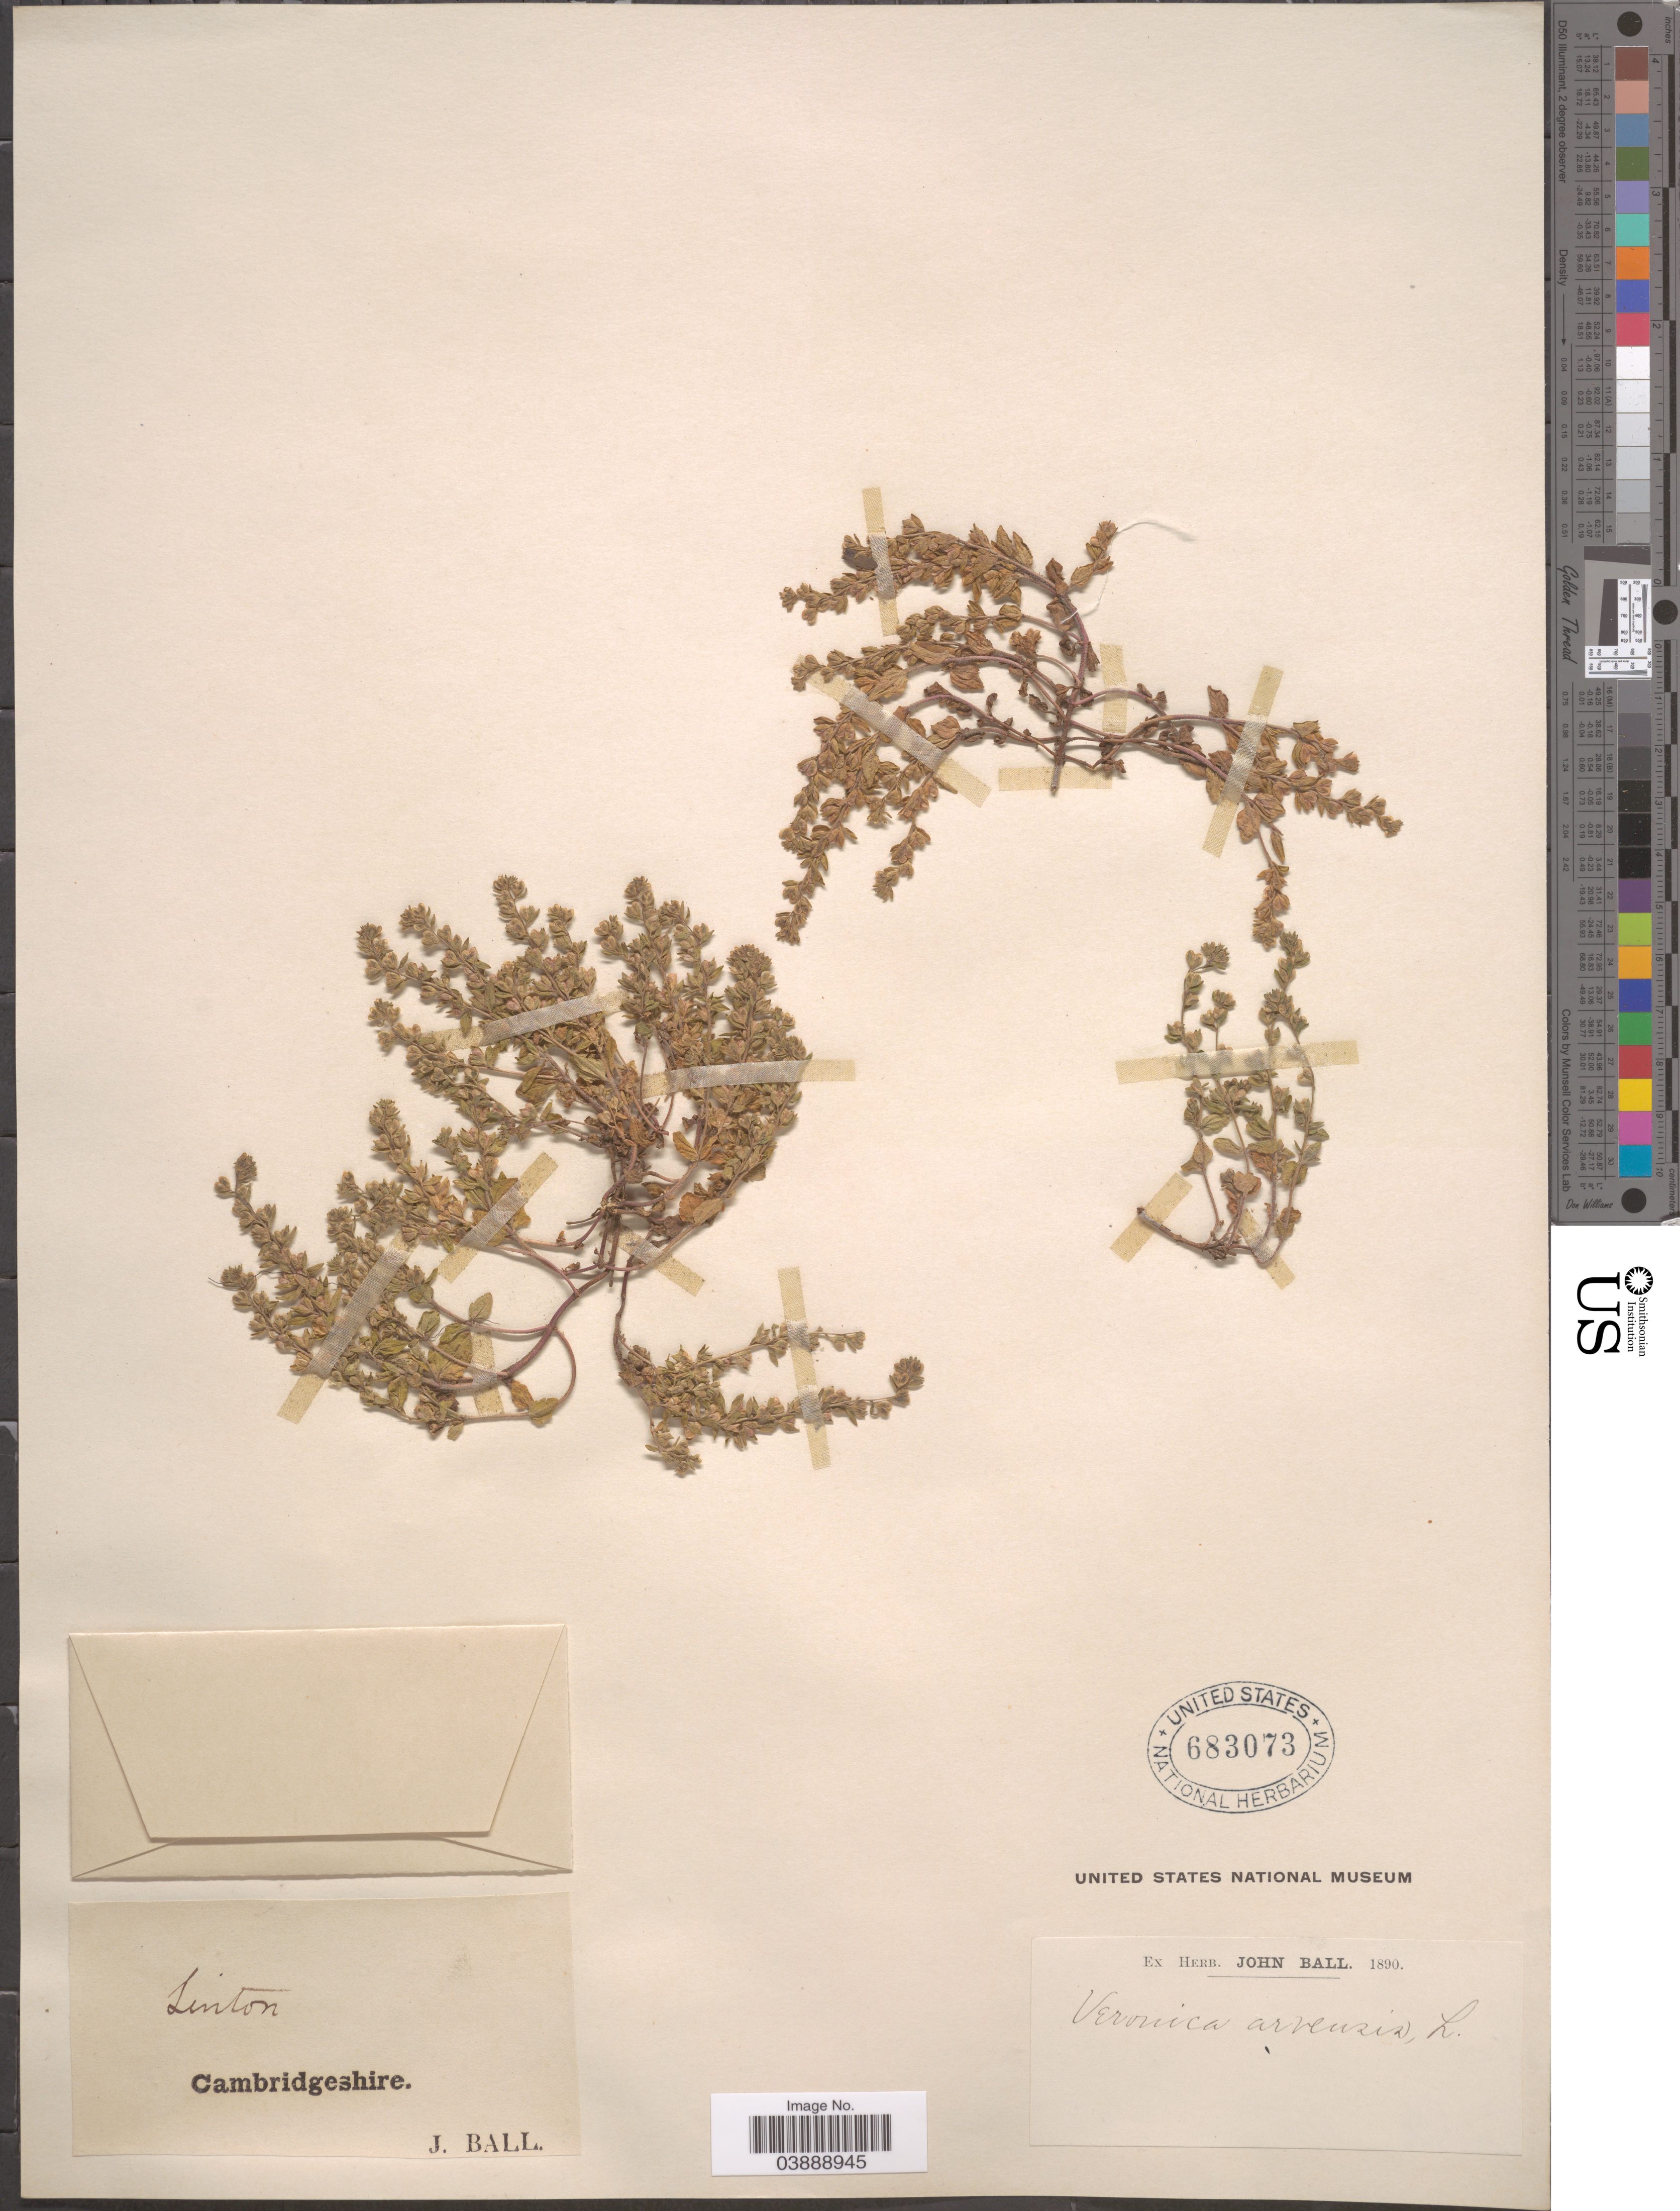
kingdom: Plantae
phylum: Tracheophyta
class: Magnoliopsida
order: Lamiales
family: Plantaginaceae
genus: Veronica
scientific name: Veronica arvensis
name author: L.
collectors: J. Ball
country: United Kingdom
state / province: England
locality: Linton. Cambridgeshire.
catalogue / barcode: US 683073